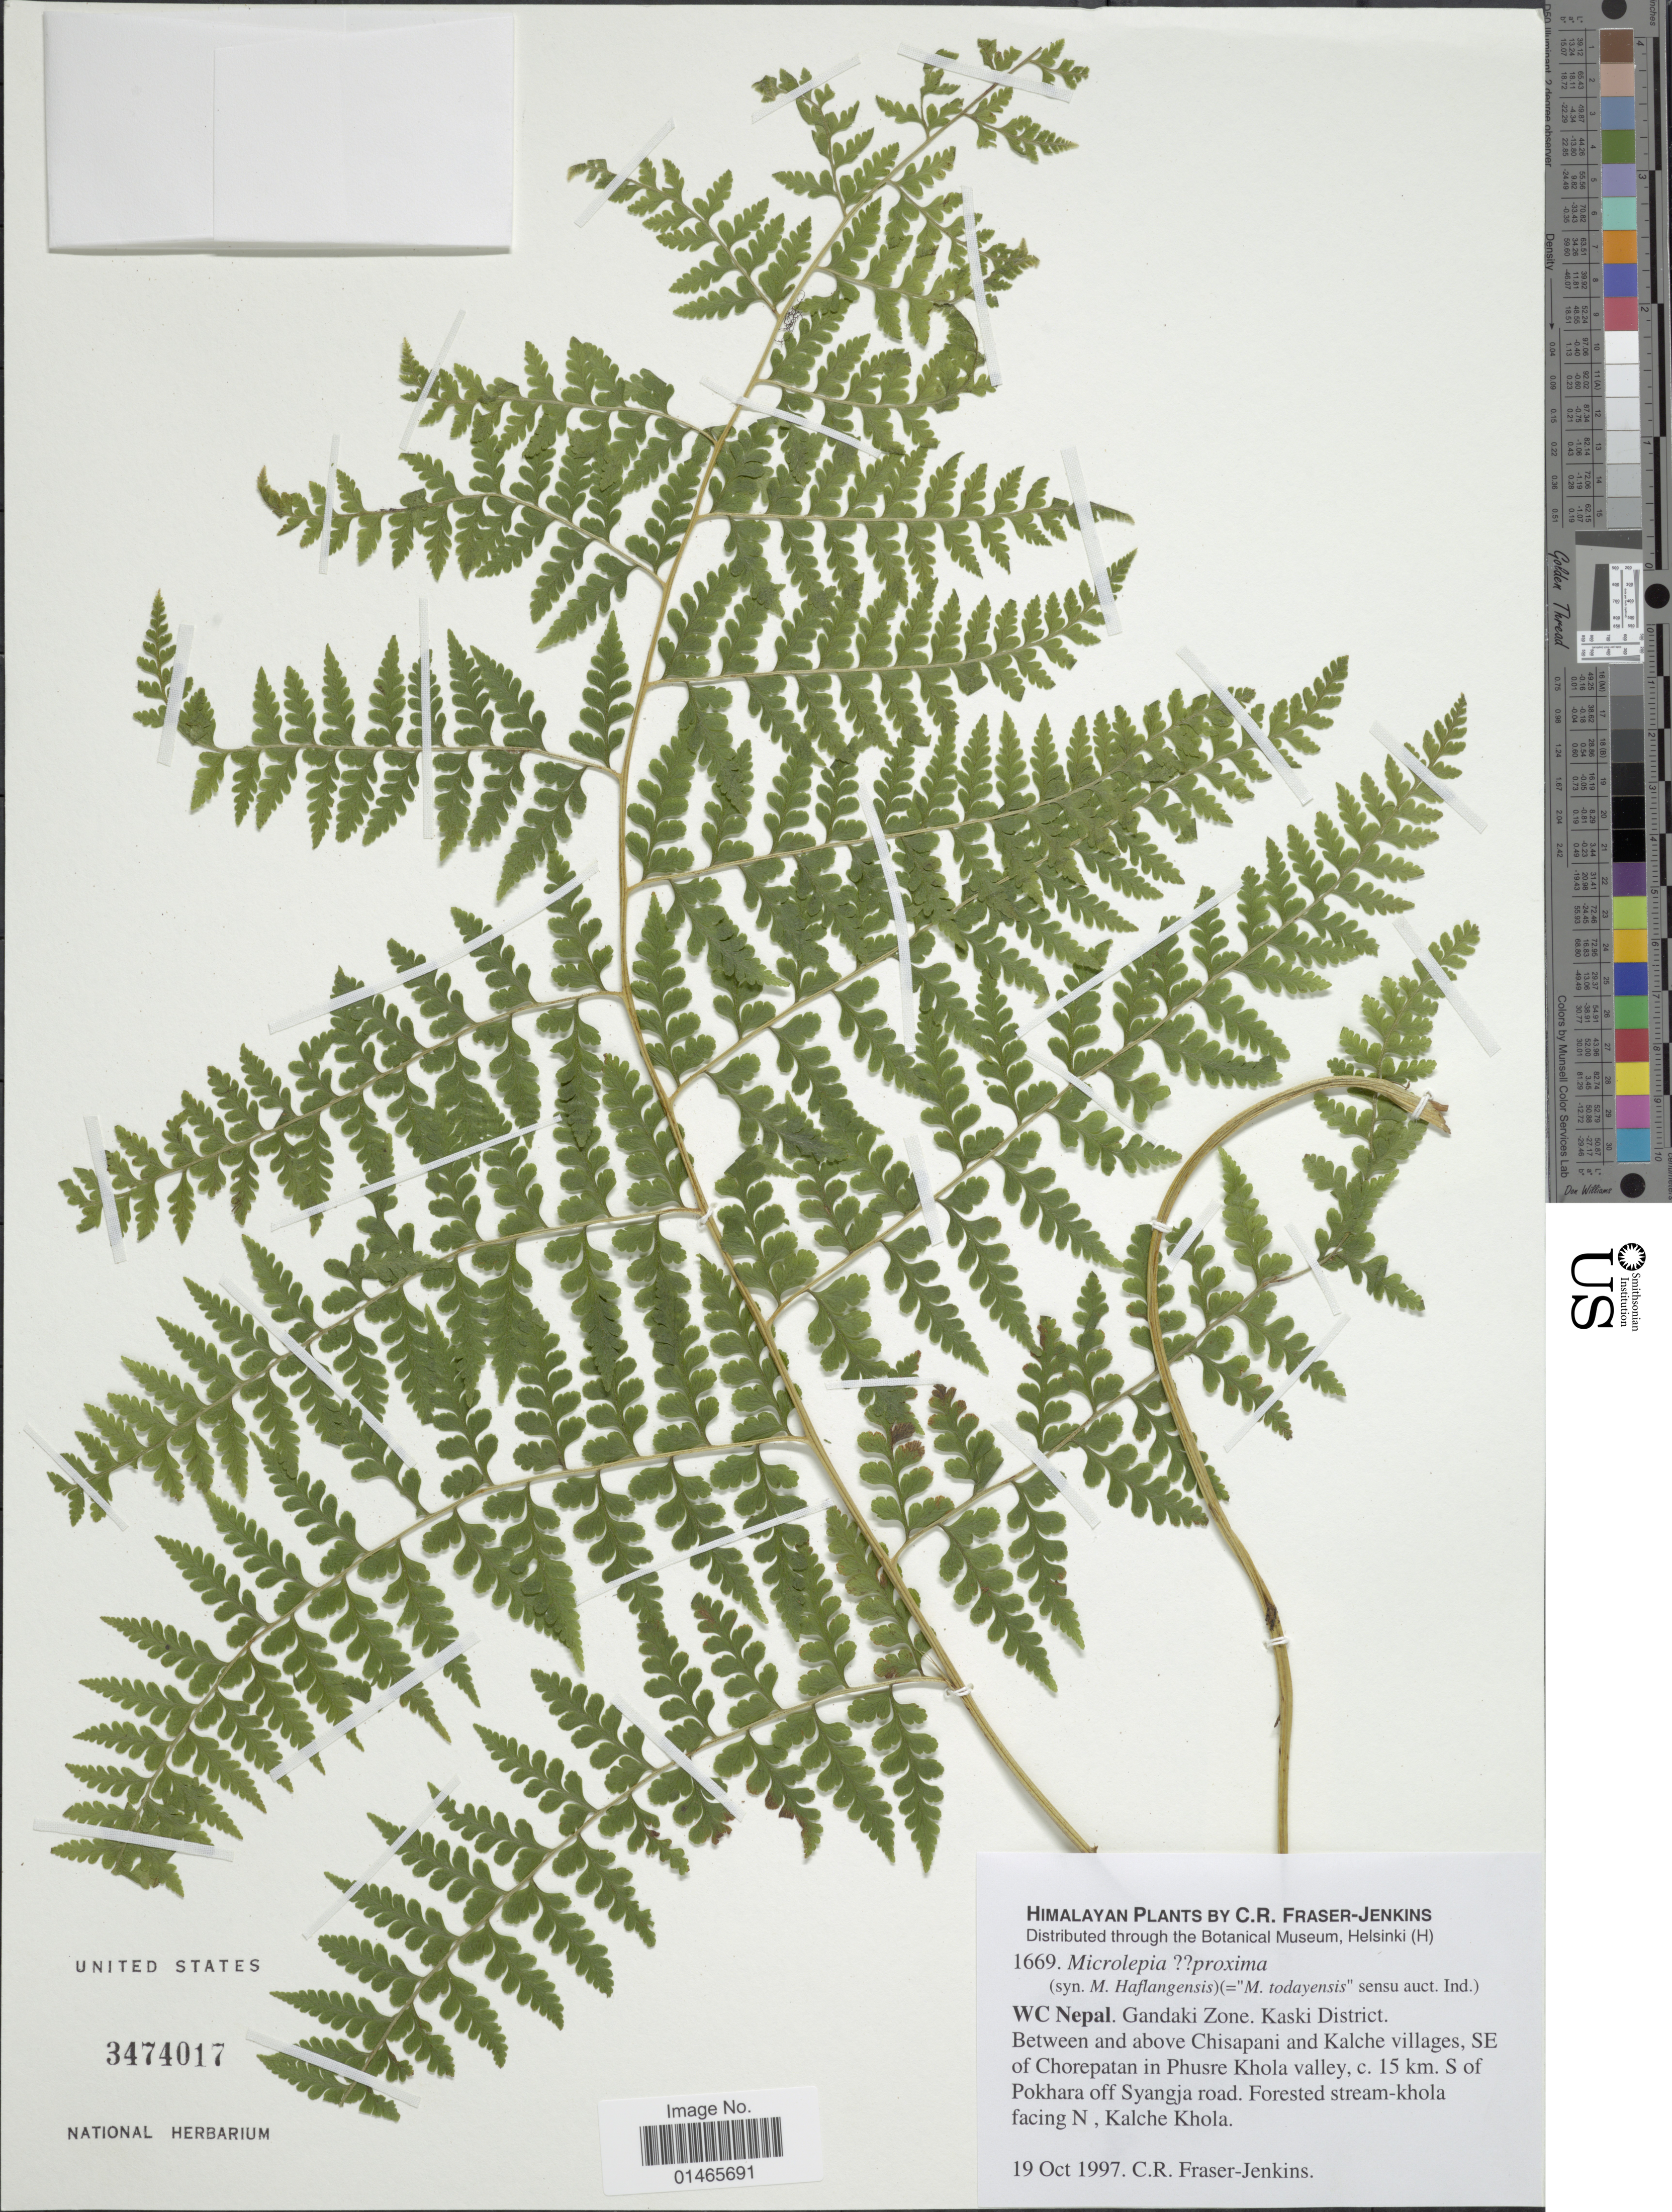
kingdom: Plantae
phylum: Tracheophyta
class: Polypodiopsida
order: Polypodiales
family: Dennstaedtiaceae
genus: Microlepia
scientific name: Microlepia proxima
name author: (Blume) C. Presl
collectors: C. R. Fraser-Jenkins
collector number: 1669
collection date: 1997-10-19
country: Nepal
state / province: Gandaki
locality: WC Nepal, Gandaki Zone, Kaski District, Between and above Chisapani and Kalche villages, SE of Chorepatan in Phusre Khola valley, c. 15km. S of Pokhara iff Syangja road, Forested stream-khola facing N, Kalche Khola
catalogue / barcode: US 3474017